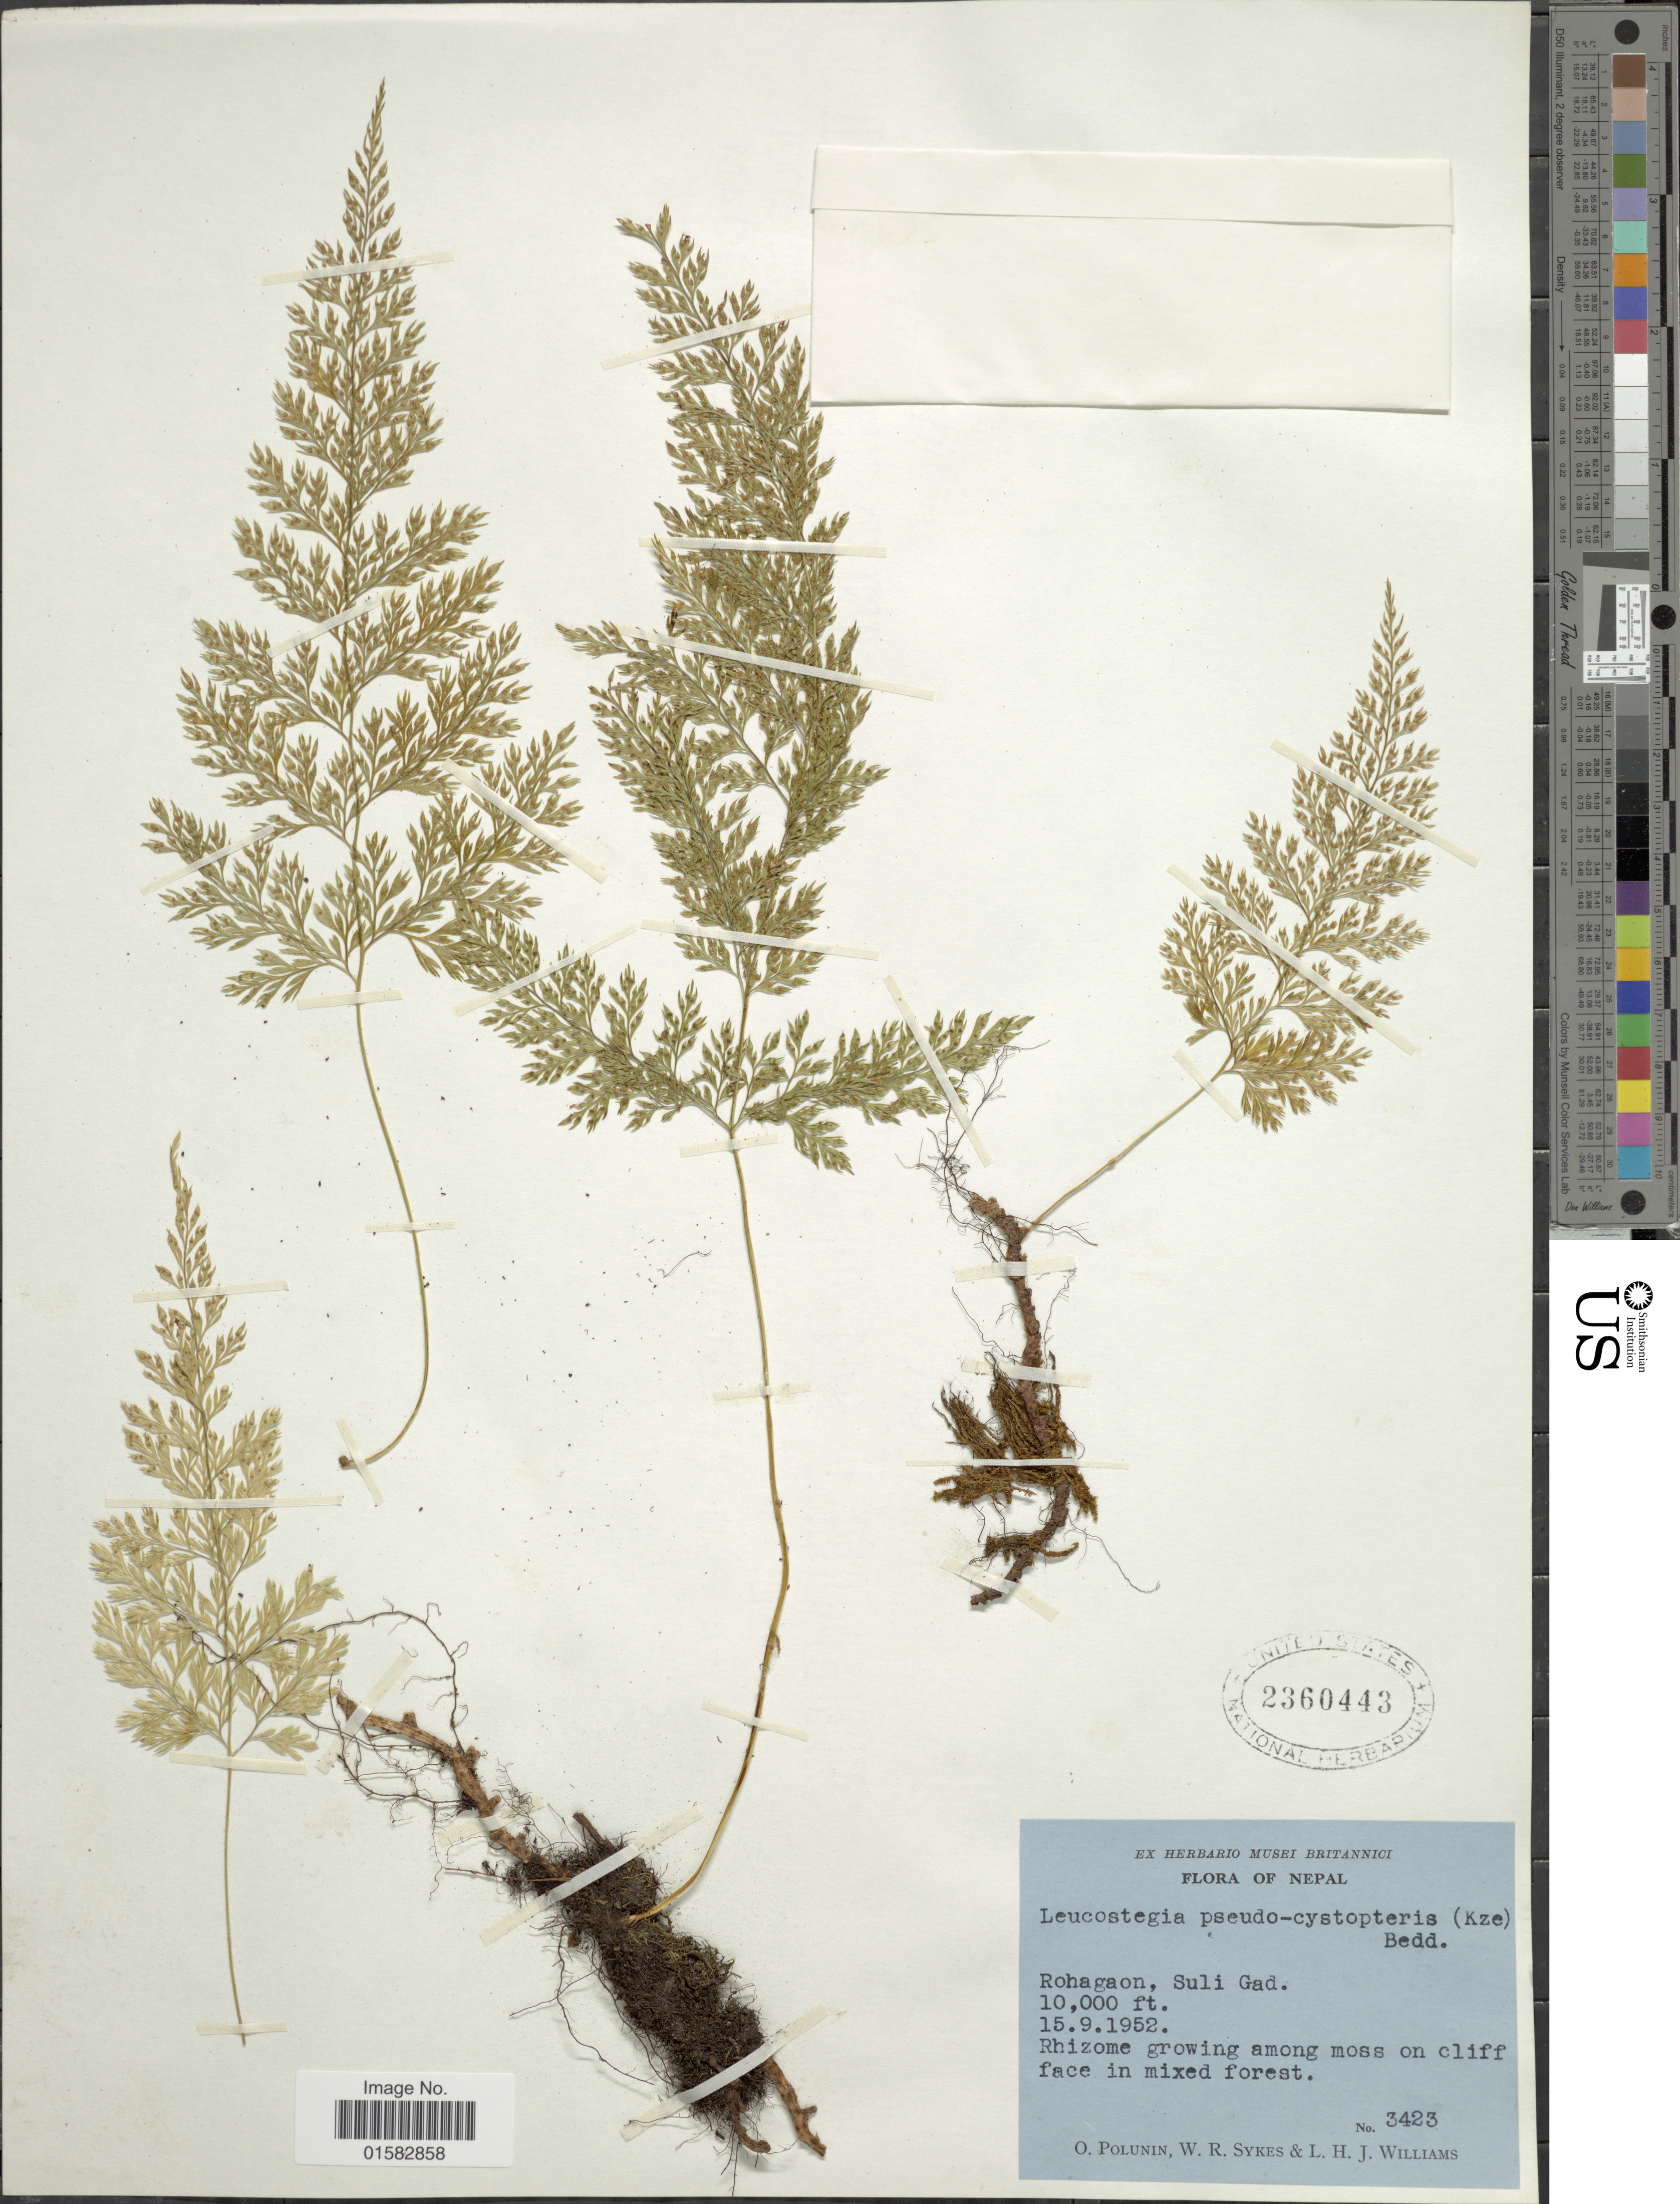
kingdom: Plantae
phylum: Tracheophyta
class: Polypodiopsida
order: Polypodiales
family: Davalliaceae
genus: Davallia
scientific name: Davallia pulchra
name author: D. Don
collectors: O. V. Polunin, W. R. Sykes & L. H. J. Williams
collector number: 3423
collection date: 1952-09-15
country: Nepal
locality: Rohagaon, Suli Gad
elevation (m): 3048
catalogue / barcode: US 2360443